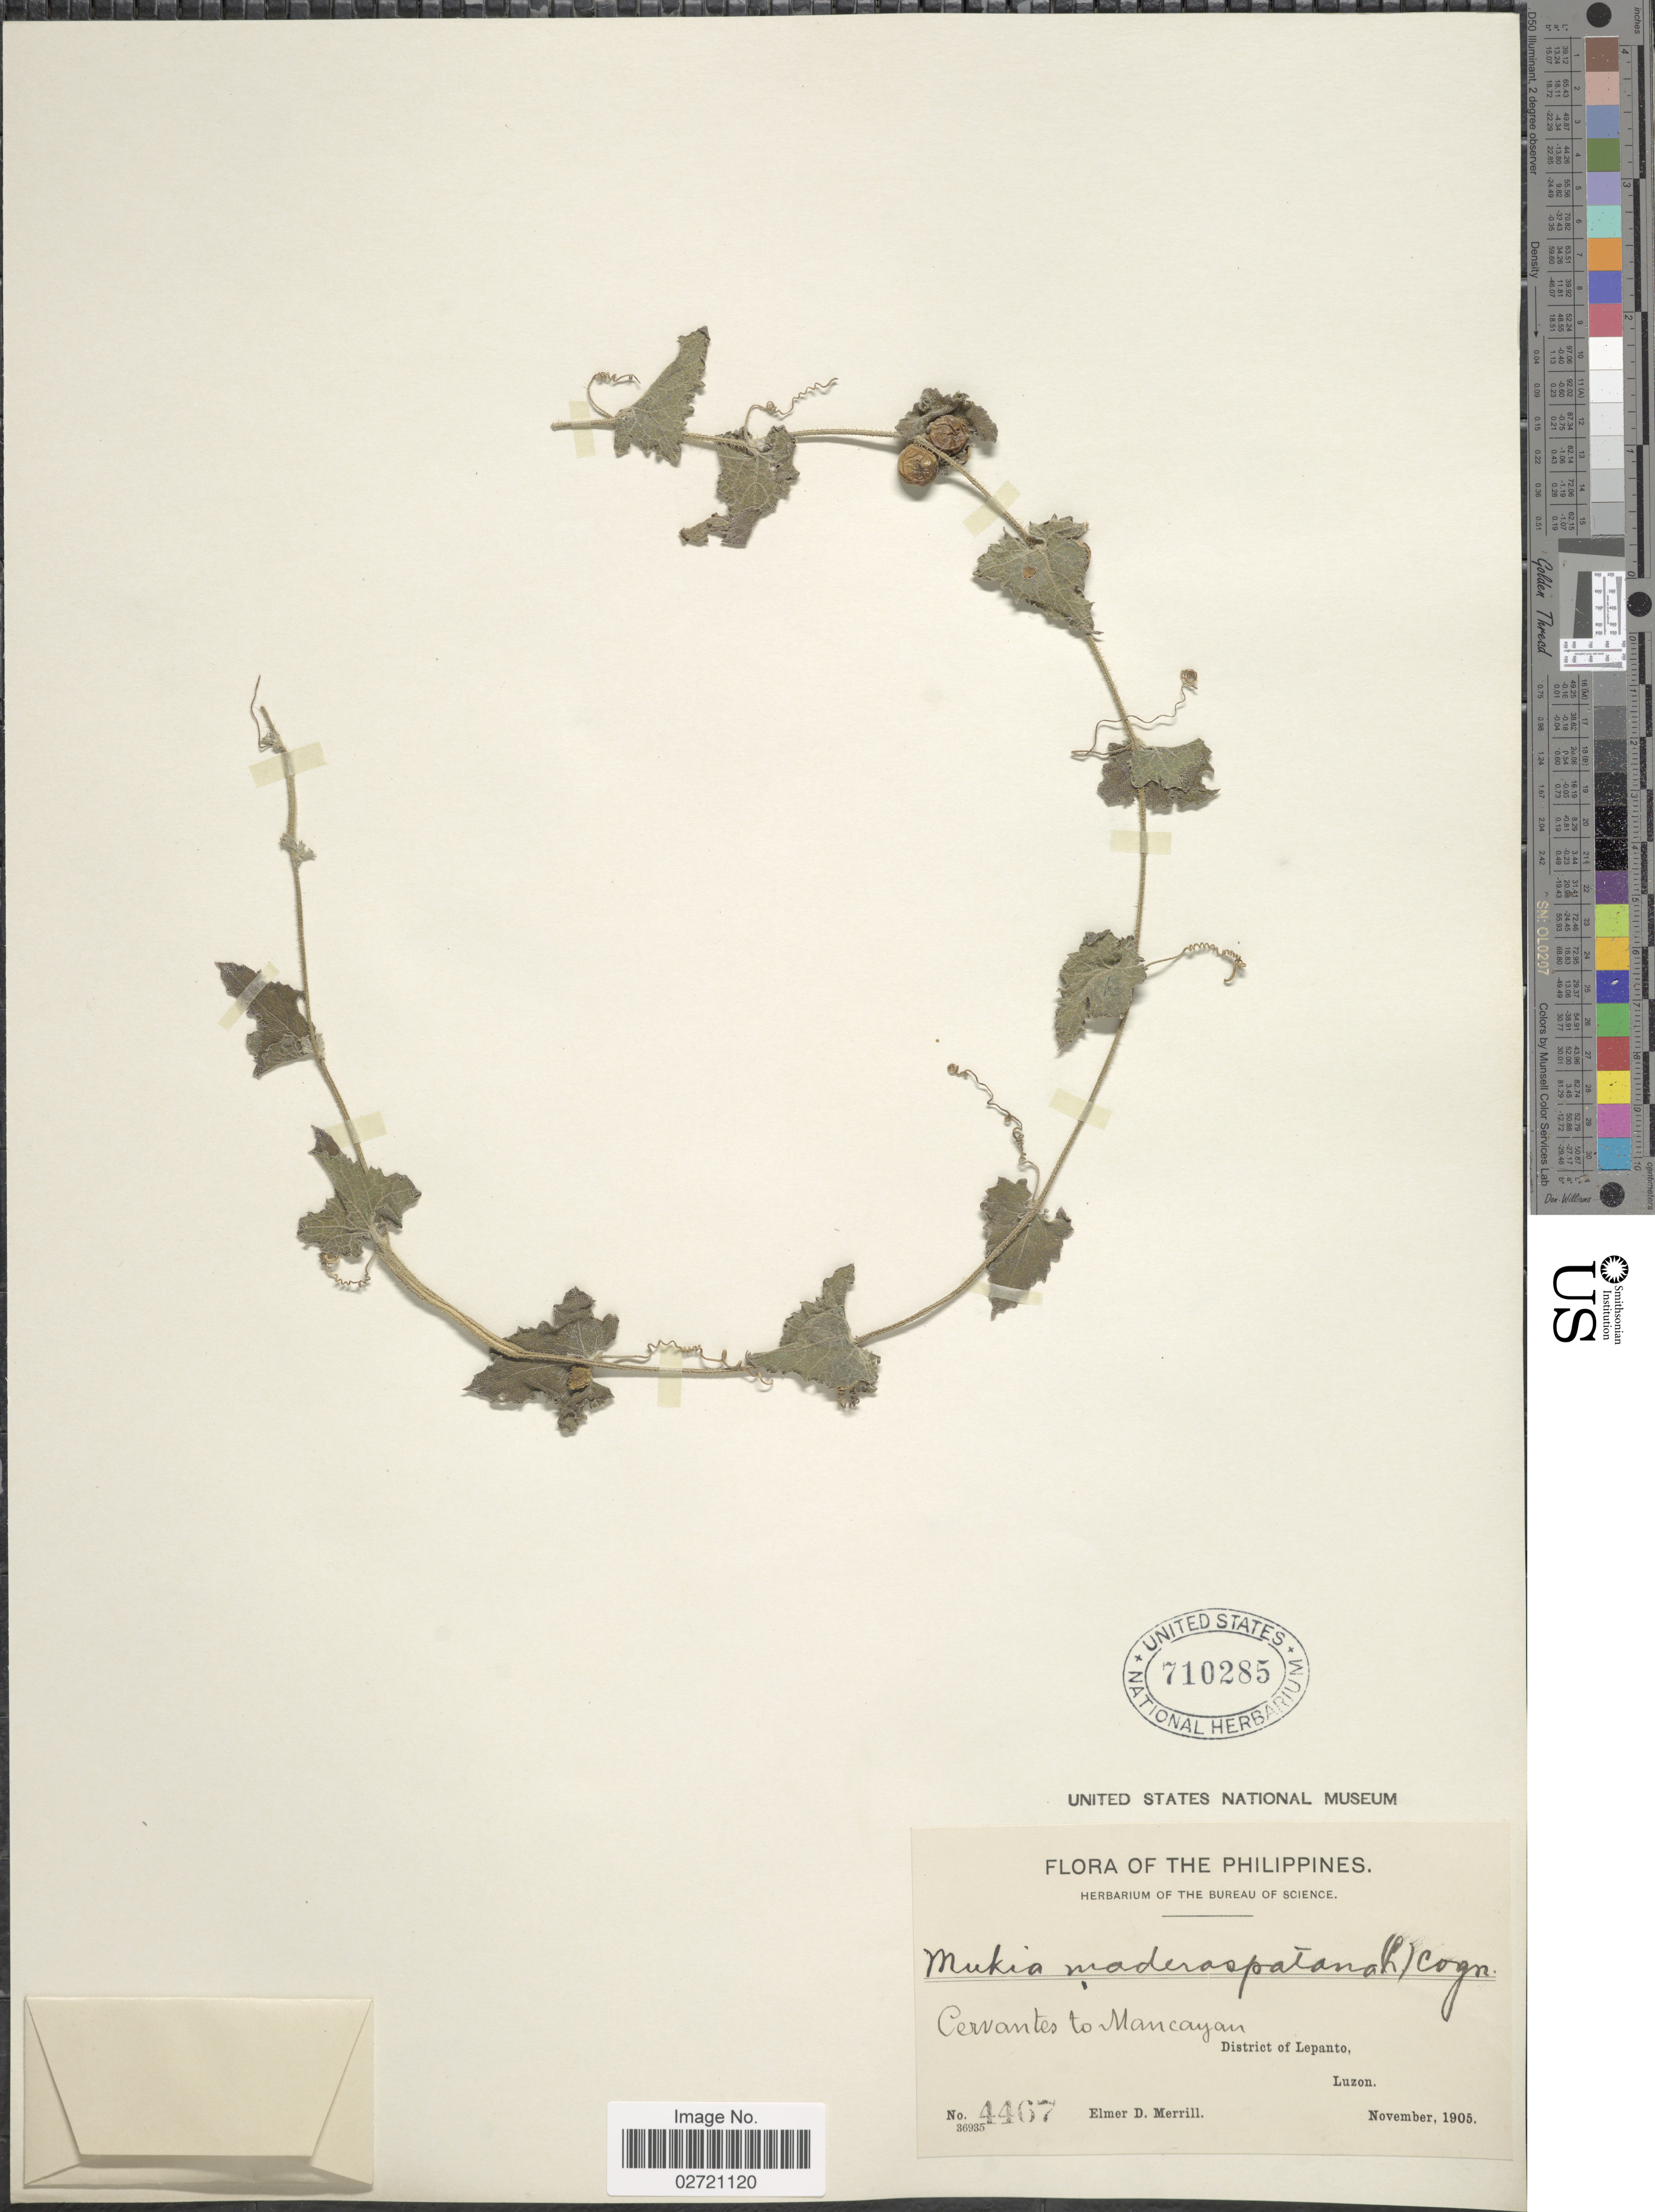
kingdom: Plantae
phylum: Tracheophyta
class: Magnoliopsida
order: Cucurbitales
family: Cucurbitaceae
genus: Cucumis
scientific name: Cucumis maderaspatanus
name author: L.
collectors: E. D. Merrill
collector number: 4467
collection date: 1905-11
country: Philippines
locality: Cervantes to Mancayan, District of Lepanto, Luzon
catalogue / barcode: US 710285